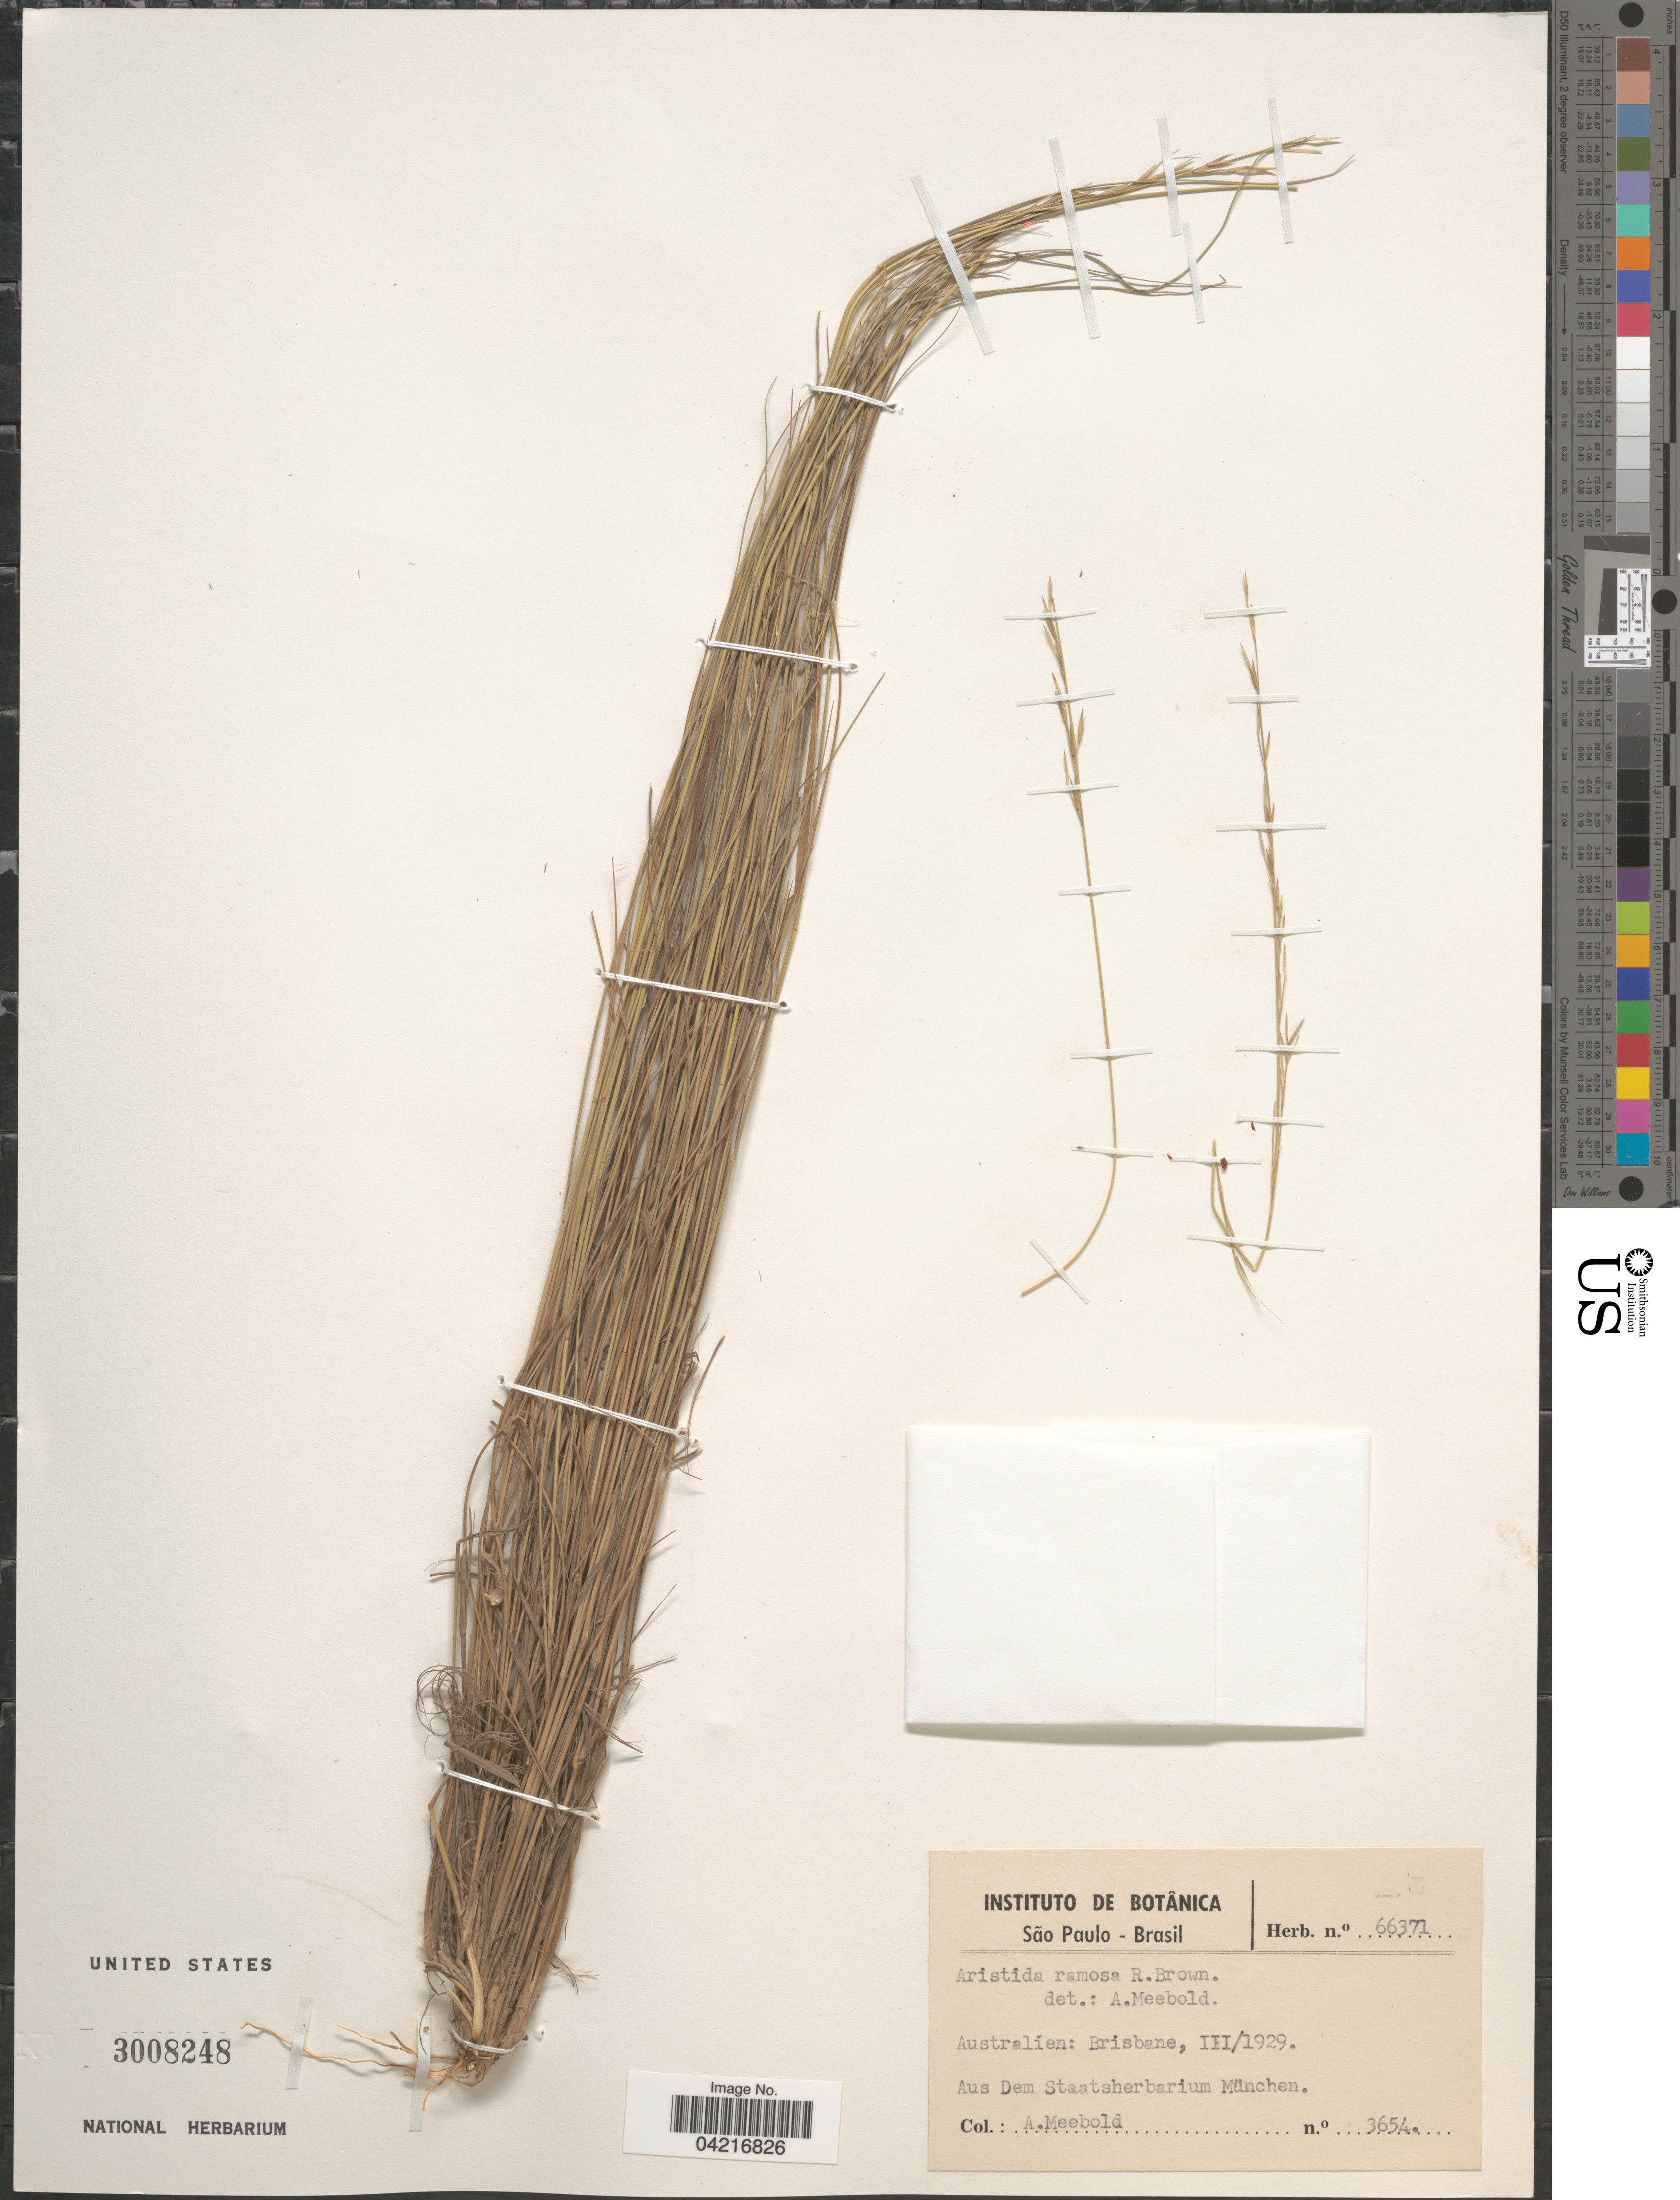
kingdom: Plantae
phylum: Tracheophyta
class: Liliopsida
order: Poales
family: Poaceae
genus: Aristida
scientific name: Aristida ramosa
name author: R. Br.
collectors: A. Meebold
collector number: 3654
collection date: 1929-03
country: Australia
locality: Australien: Brisbane. Aus Dem Staatsherbarium München.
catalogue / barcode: US 3008248